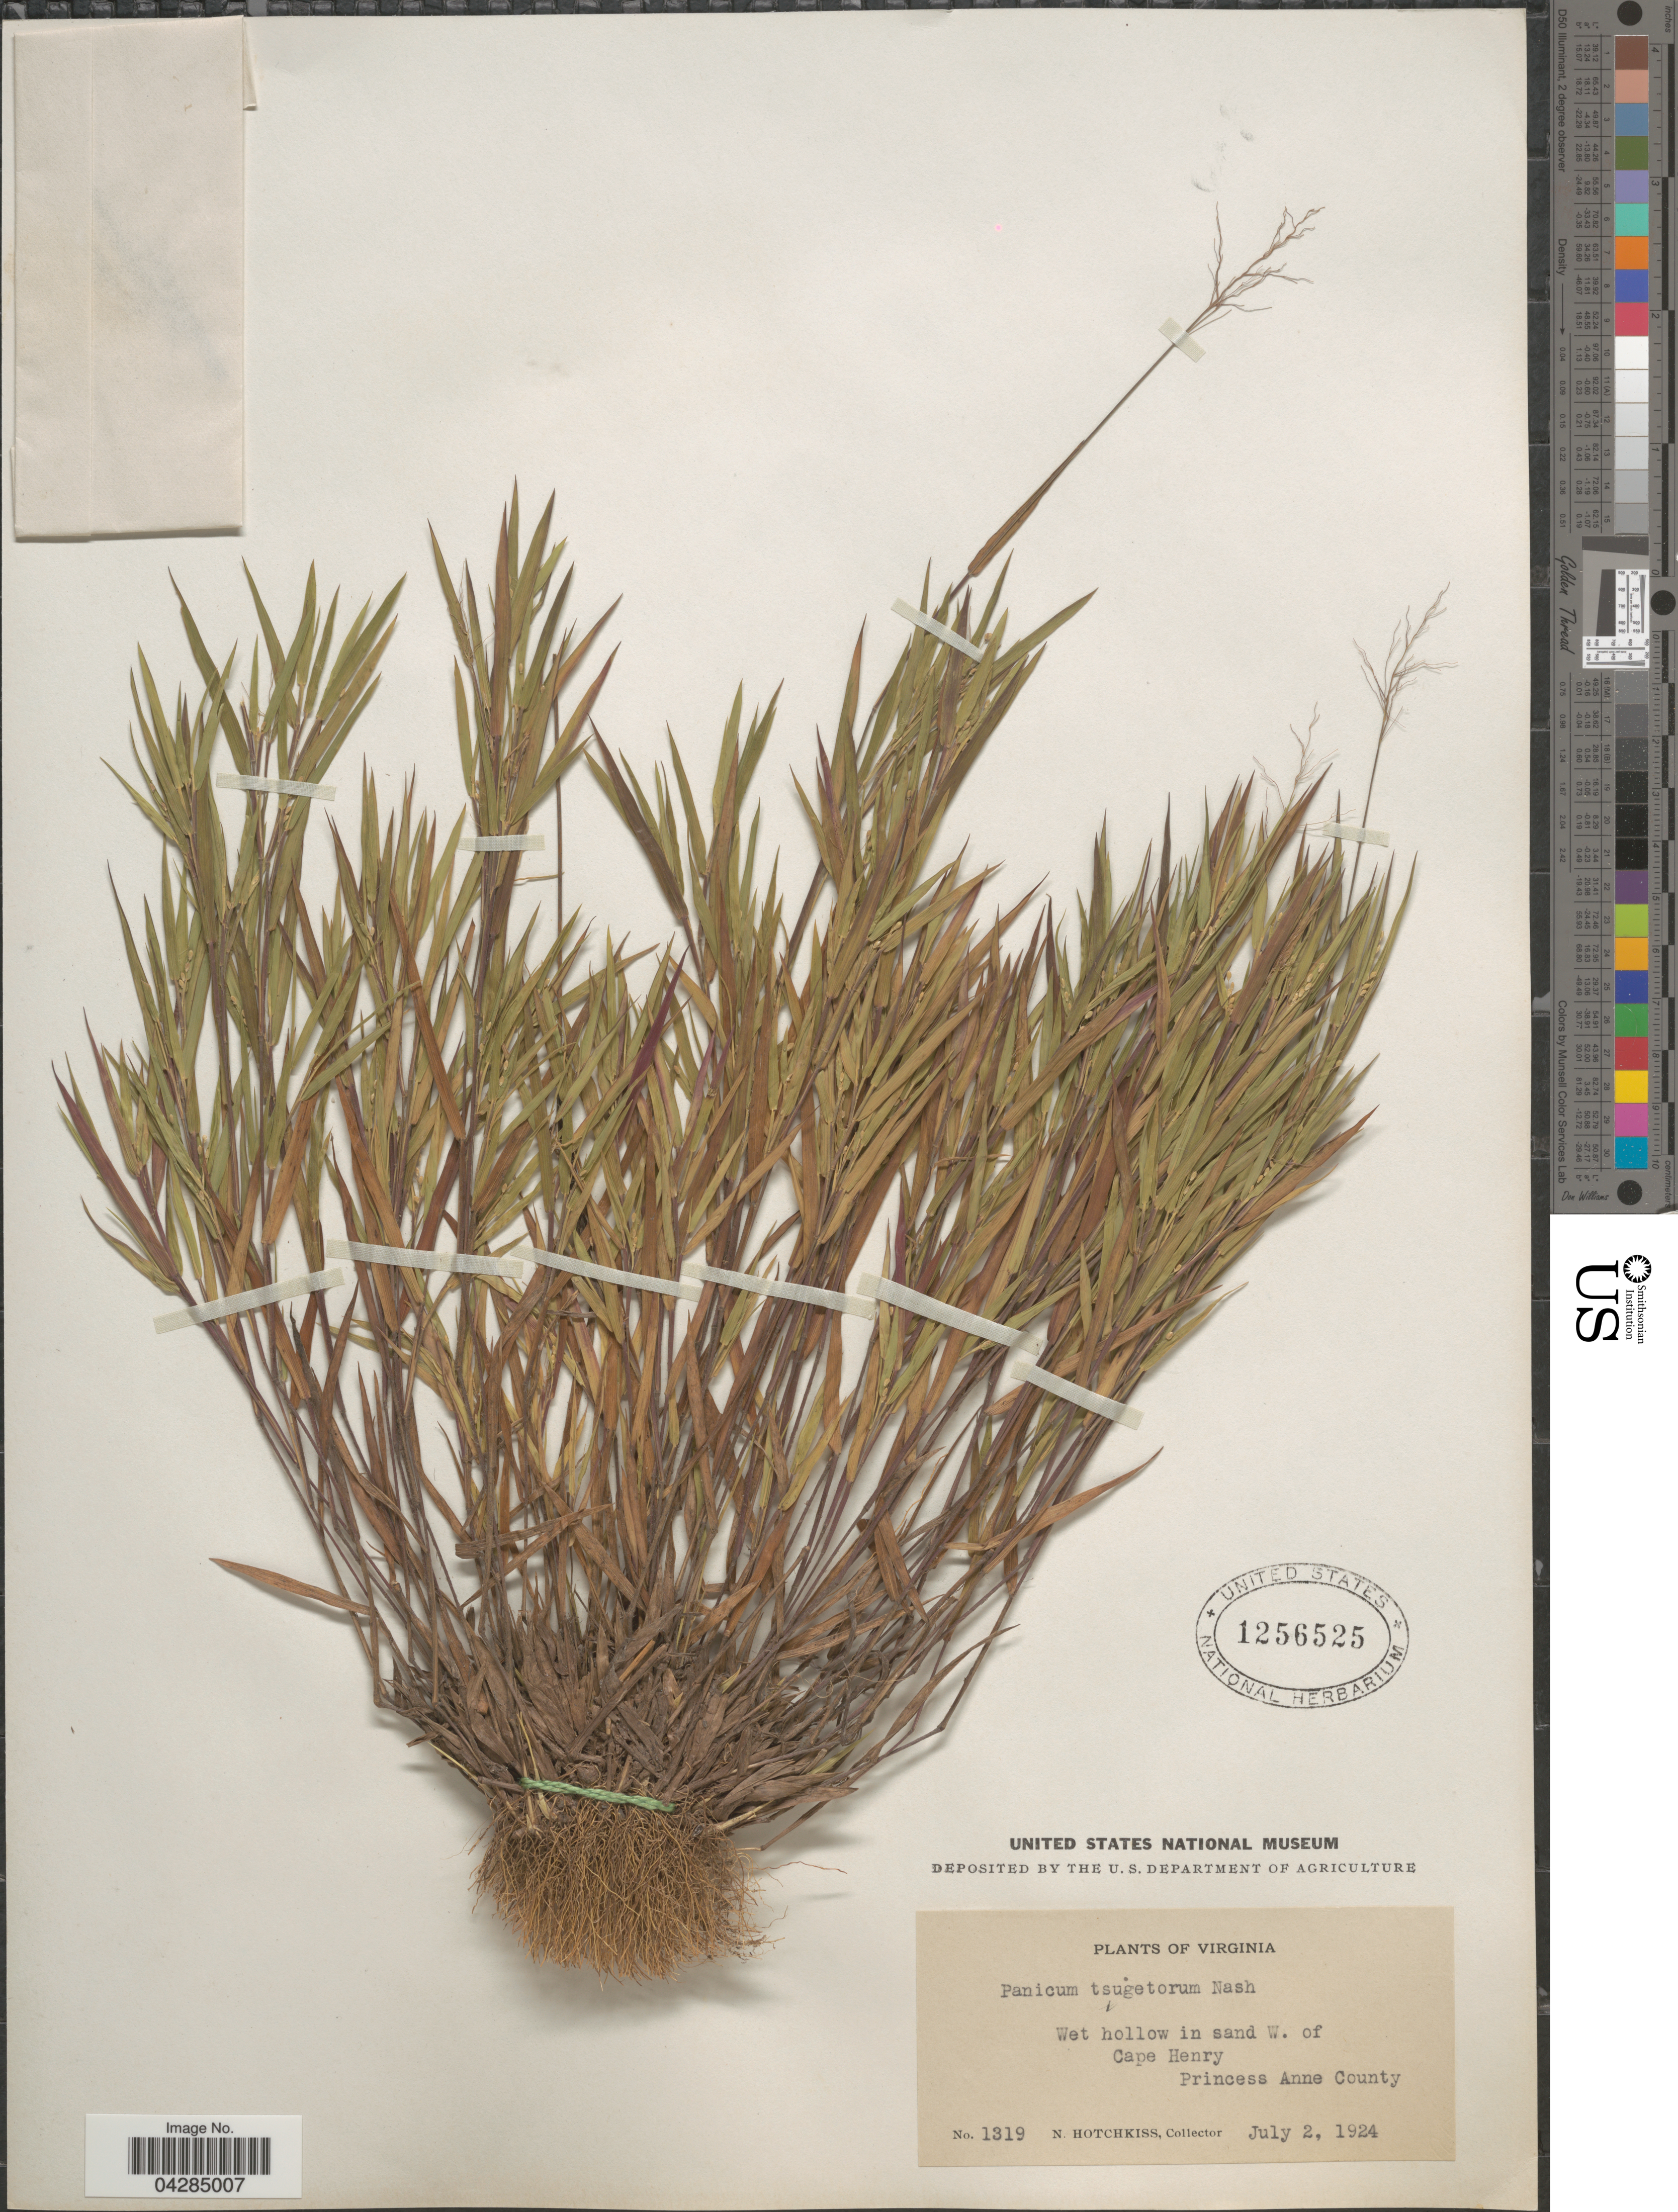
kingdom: Plantae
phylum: Tracheophyta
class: Liliopsida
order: Poales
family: Poaceae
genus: Dichanthelium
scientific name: Dichanthelium portoricense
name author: (Desv. ex Ham.) B.F. Hansen & Wunderlin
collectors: N. Hotchkiss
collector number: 1319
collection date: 1924-07-02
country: United States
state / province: Virginia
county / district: City of Virginia Beach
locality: Wet hollow in sand W. of Cape Henry. Princess Anne County.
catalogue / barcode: US 1256525